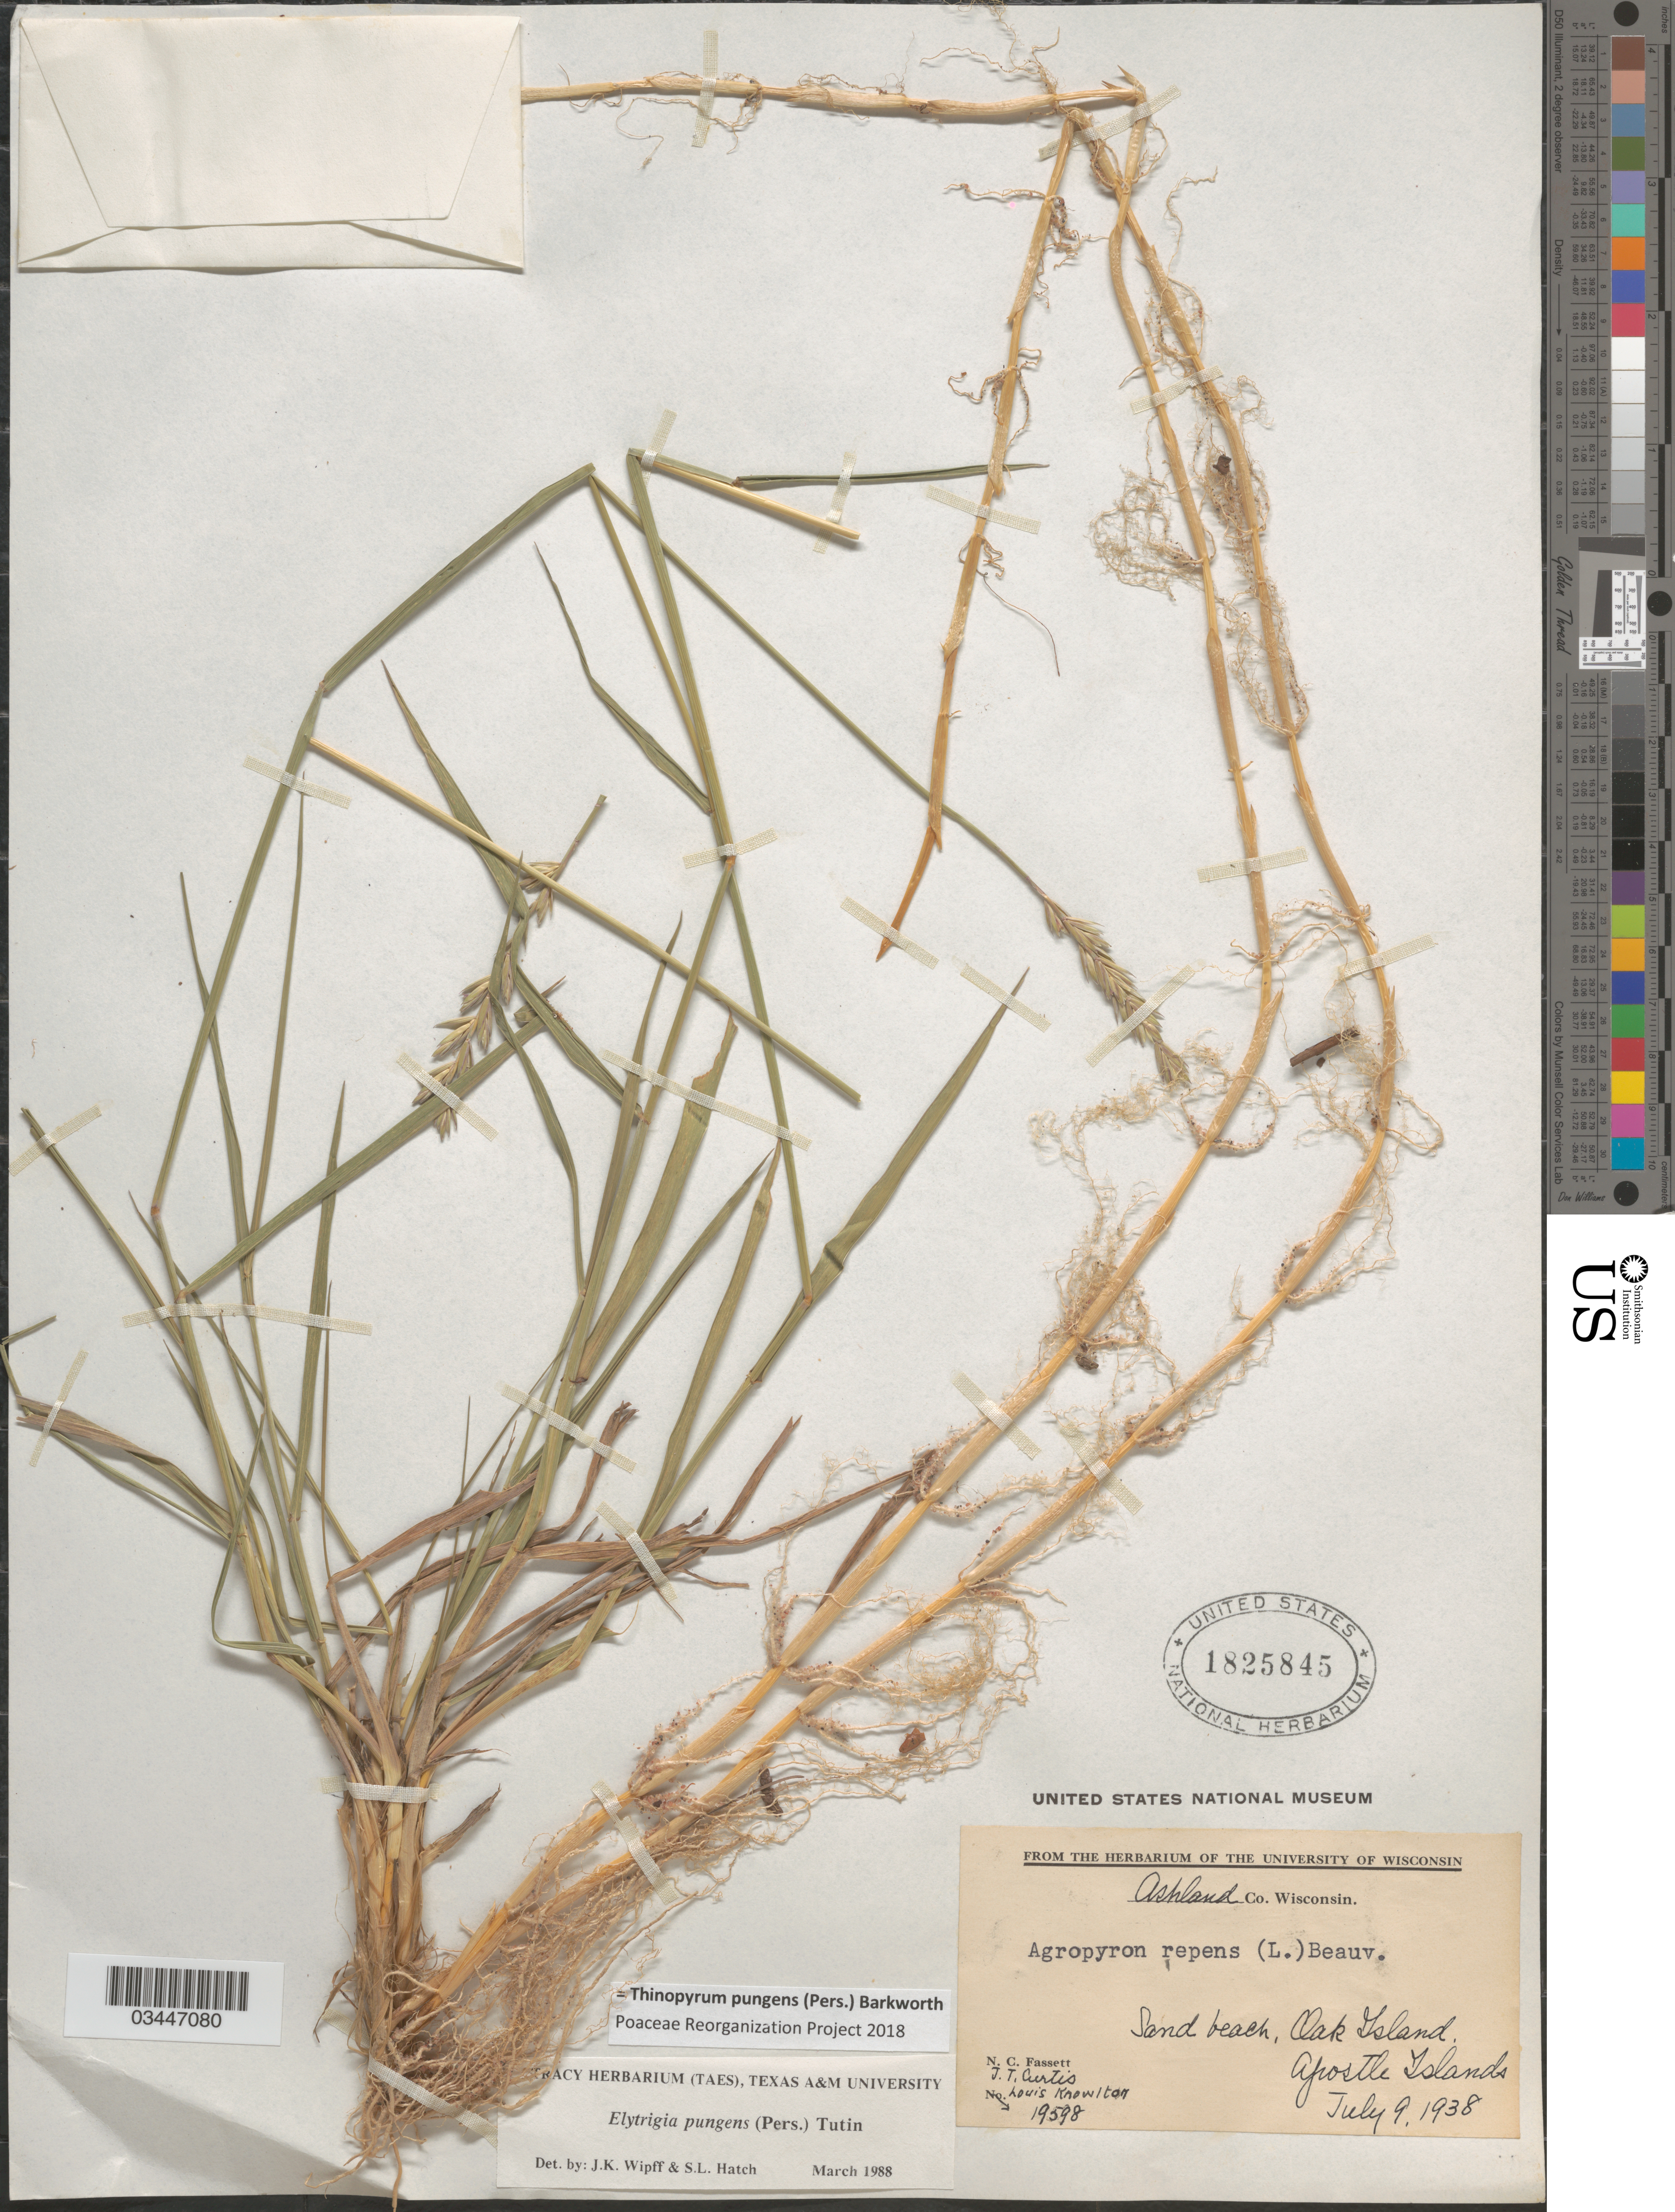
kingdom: Plantae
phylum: Tracheophyta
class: Liliopsida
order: Poales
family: Poaceae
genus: Thinopyrum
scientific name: Thinopyrum pungens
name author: (Pers.) Barkworth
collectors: N. C. Fassett, J. Curtis & L. Knowlton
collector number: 19598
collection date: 1938-07-09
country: United States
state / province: Wisconsin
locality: Ashland Co. Sand beach, Oak Island. Apostle Islands.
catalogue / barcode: US 1825845